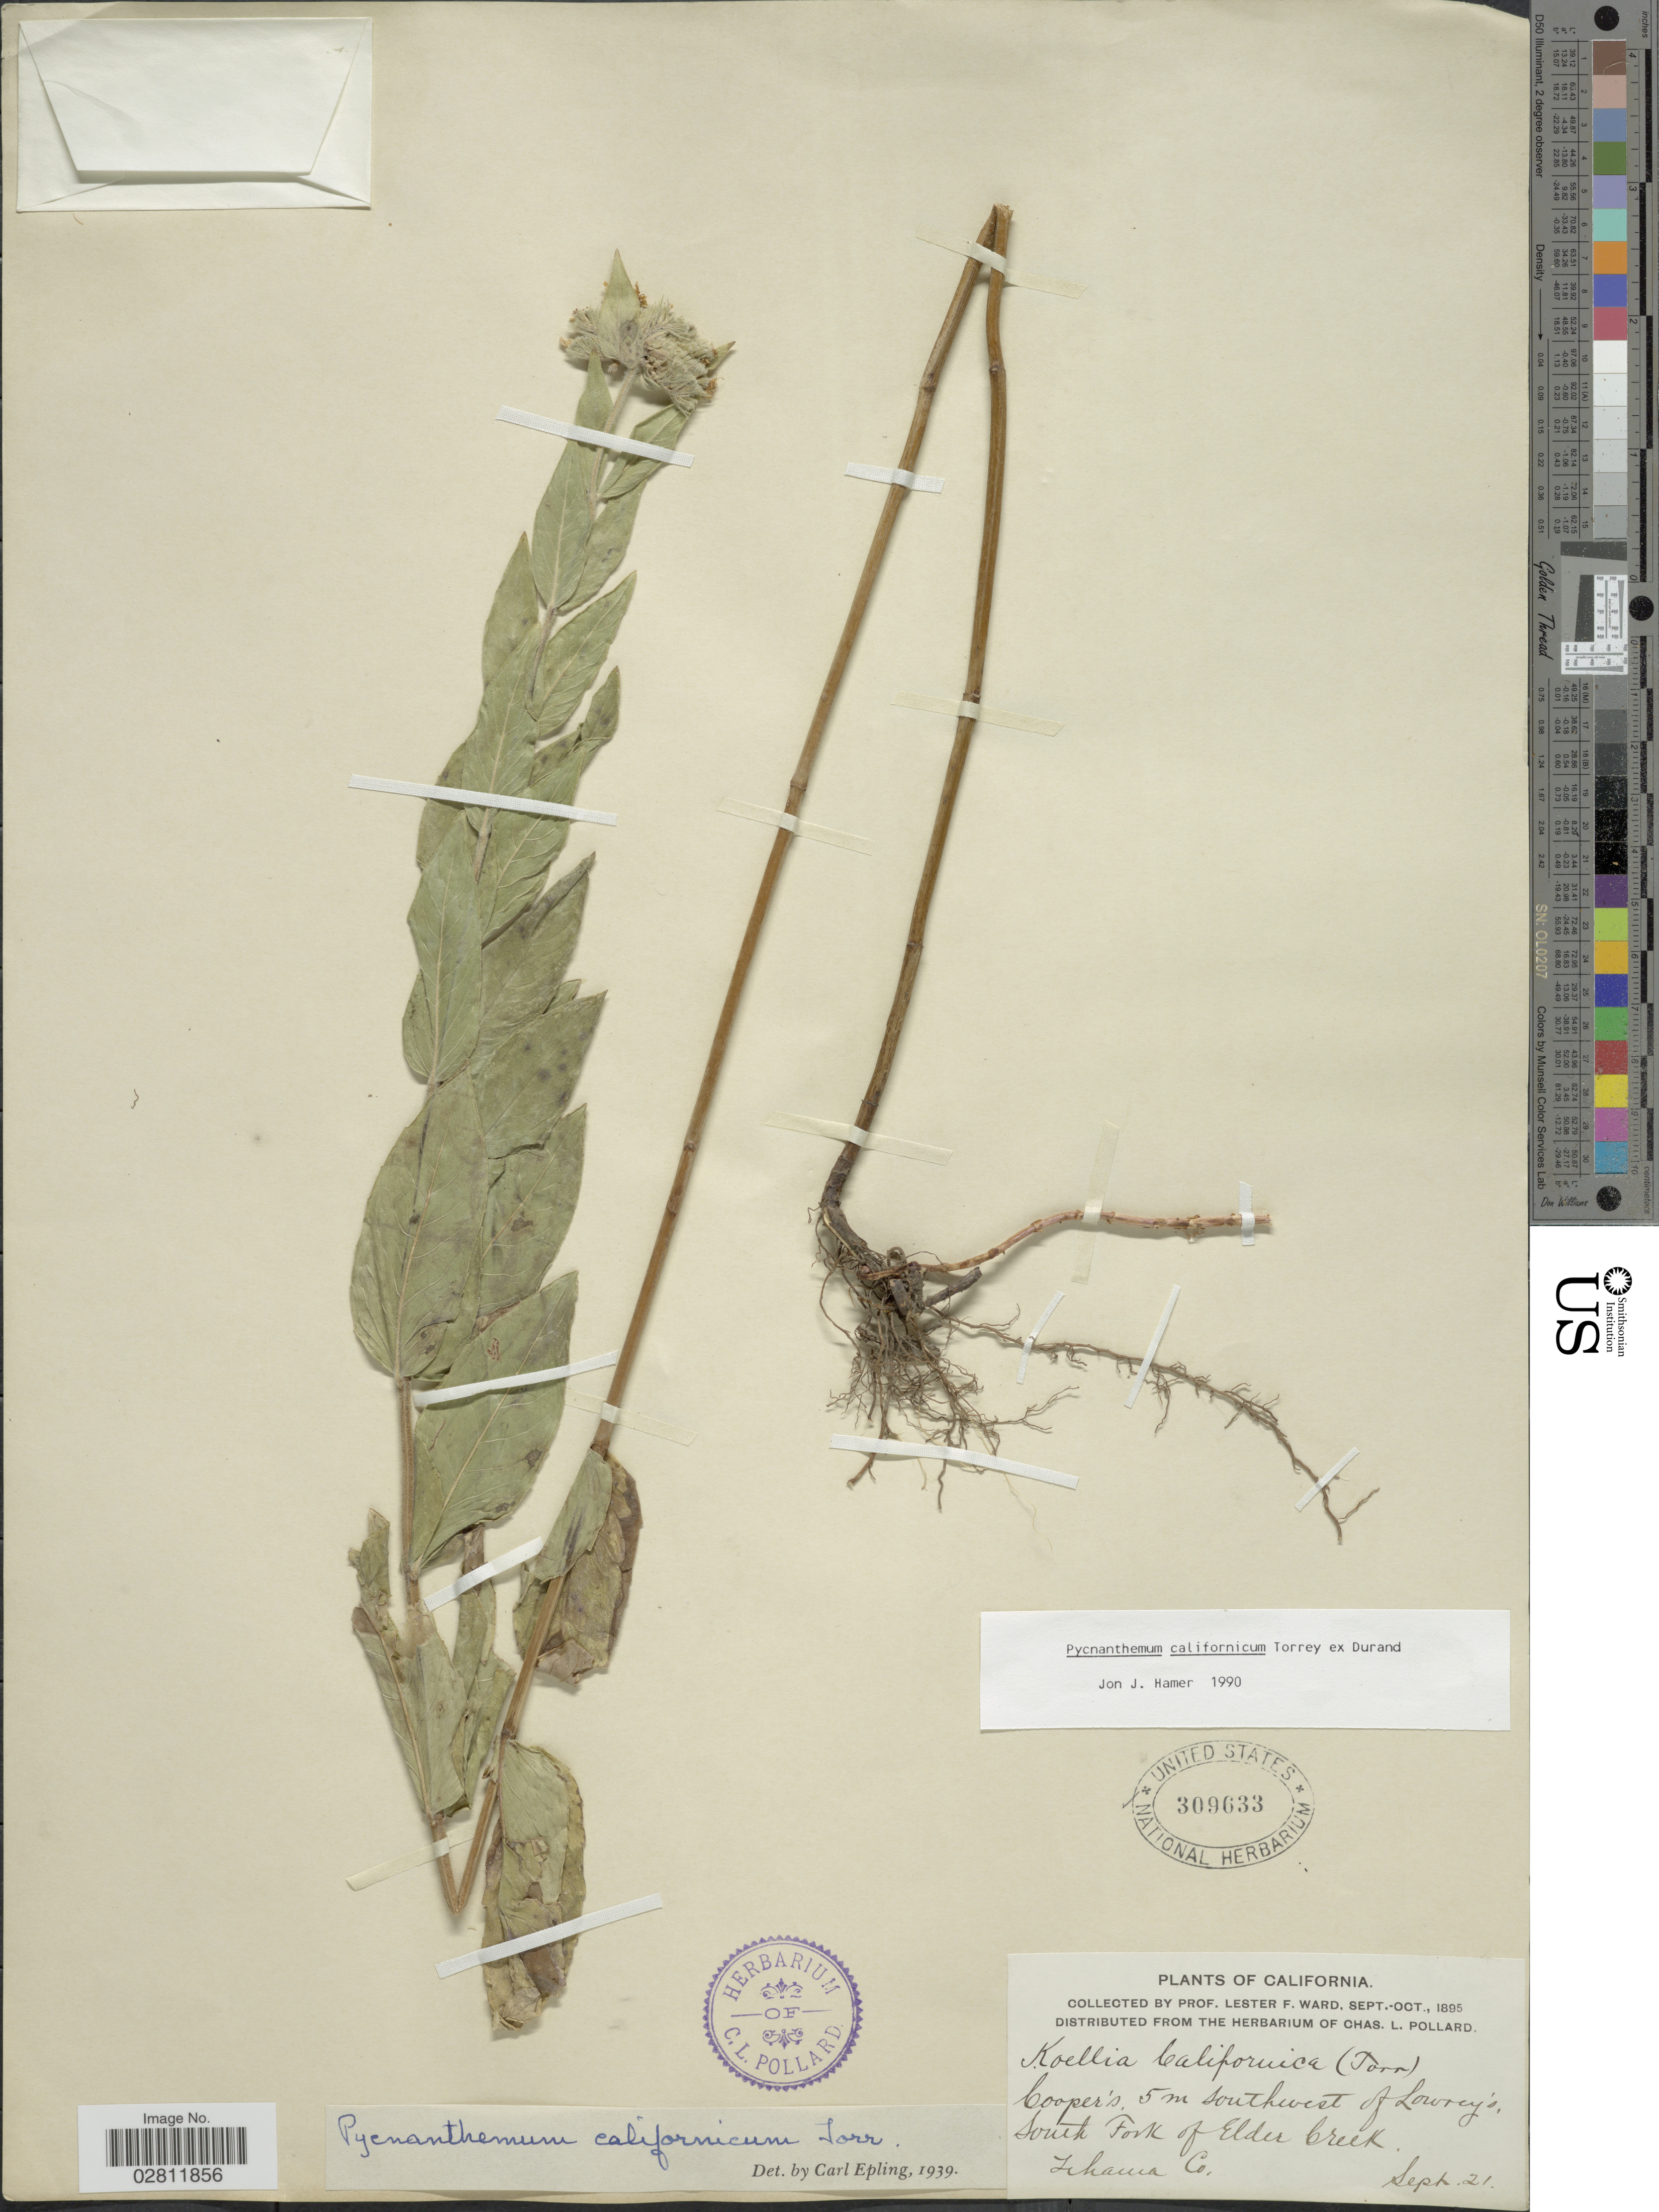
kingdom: Plantae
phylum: Tracheophyta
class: Magnoliopsida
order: Lamiales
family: Lamiaceae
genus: Pycnanthemum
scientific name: Pycnanthemum californicum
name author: Torr. ex Durand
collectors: L. F. Ward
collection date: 1895-09-21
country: United States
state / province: California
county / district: Tehama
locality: Cooper's 5 m southwest of Lowrey's, South Fork of Elder Creek. Tehama Co.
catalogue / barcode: US 309633